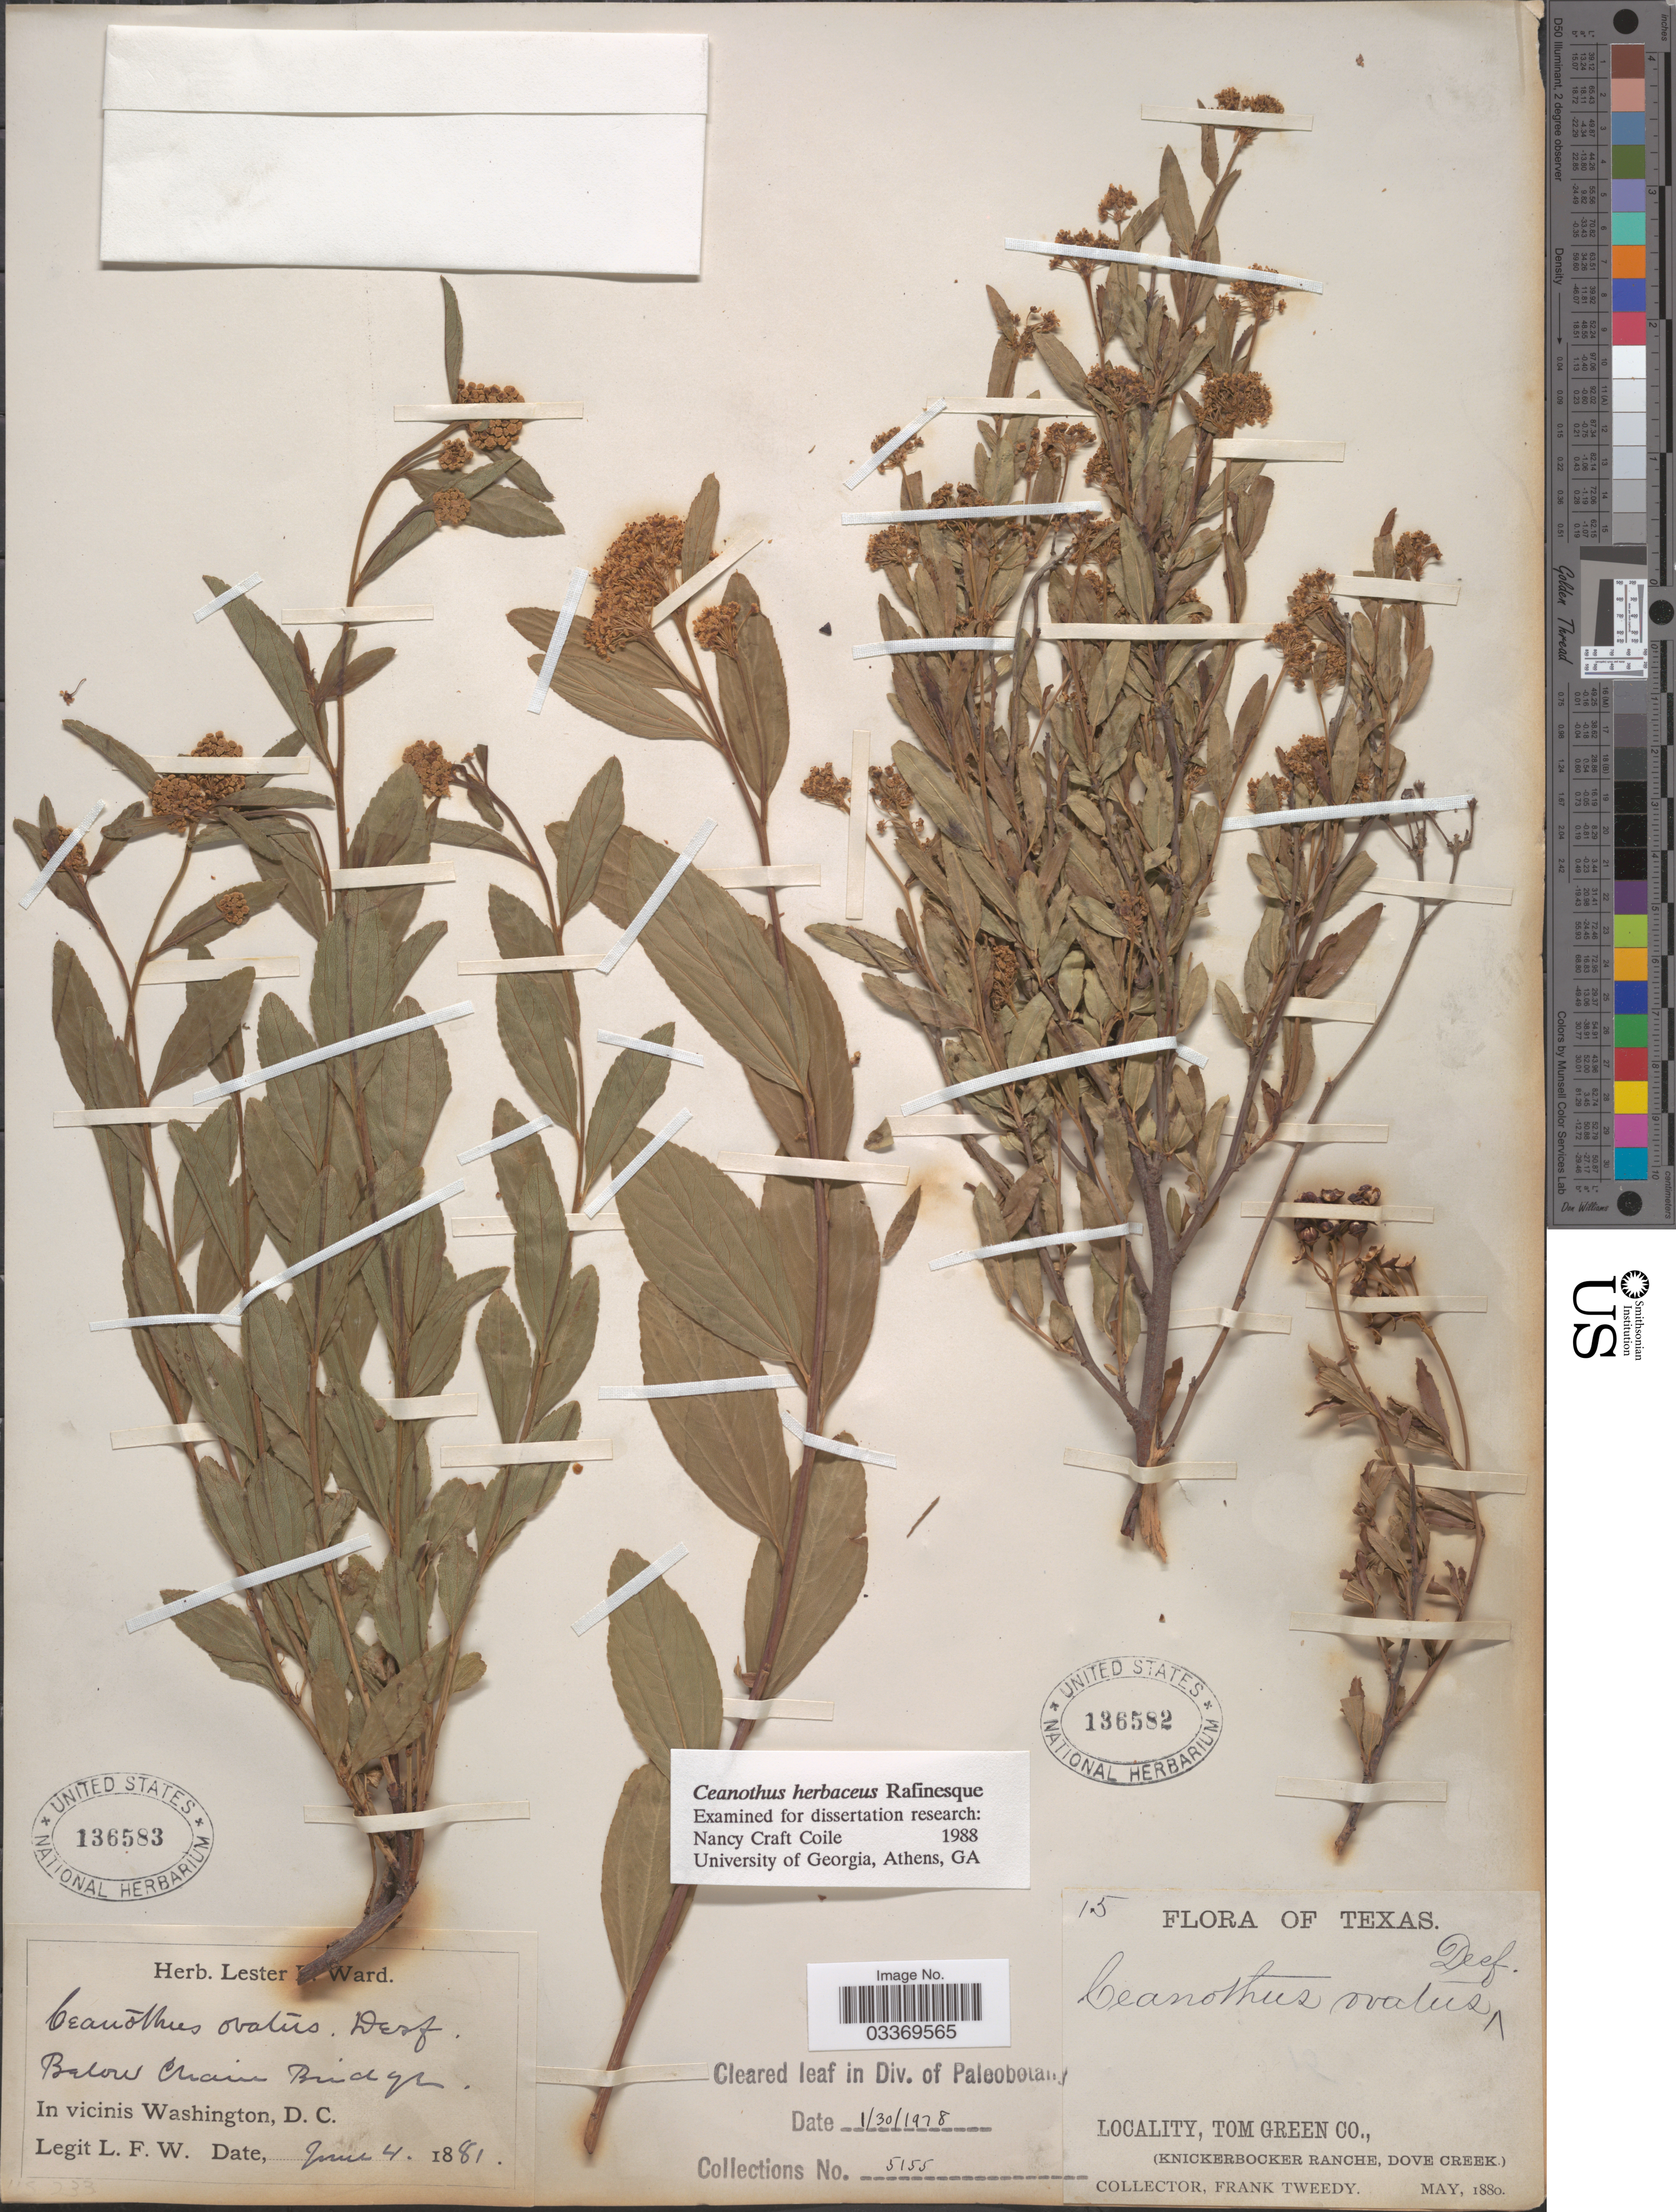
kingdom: Plantae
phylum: Tracheophyta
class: Magnoliopsida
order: Rosales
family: Rhamnaceae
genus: Ceanothus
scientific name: Ceanothus ovatus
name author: Desf.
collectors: F. Tweedy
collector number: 15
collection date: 1880-05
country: United States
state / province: Texas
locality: Tom Green Co., (Knickerbocker Range, Dove Creek.).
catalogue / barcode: US 136582